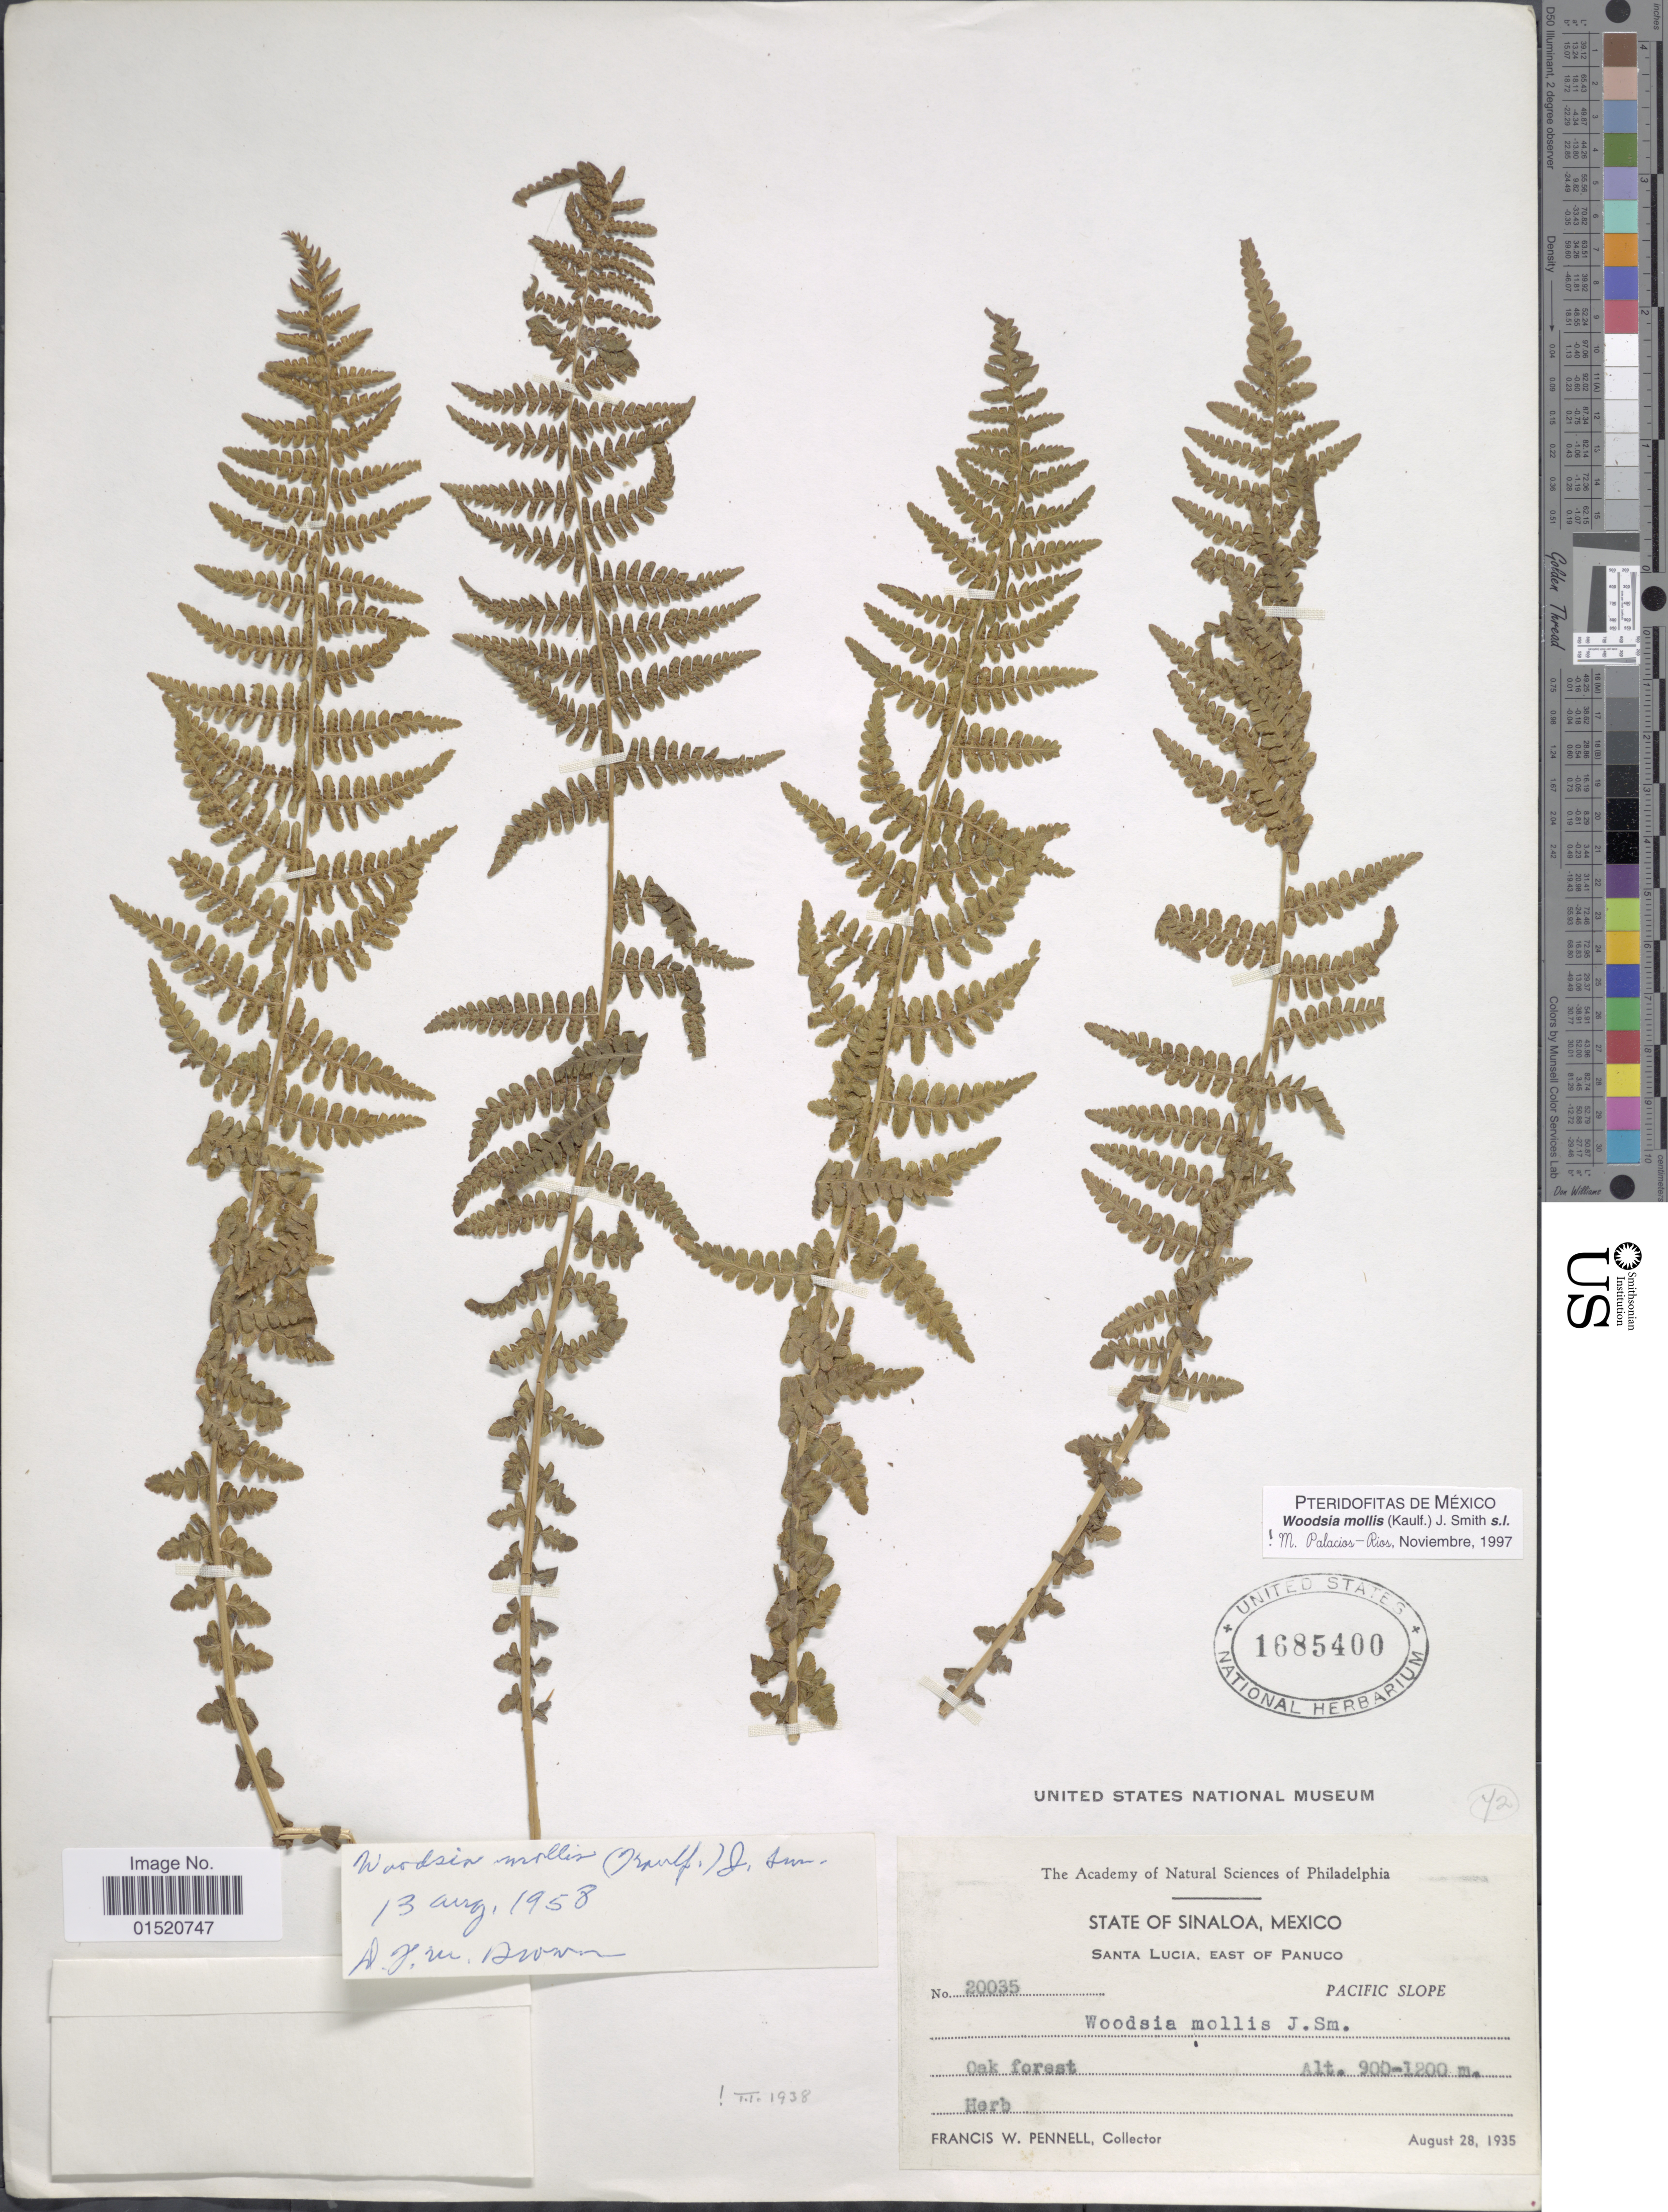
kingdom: Plantae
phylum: Tracheophyta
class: Polypodiopsida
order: Polypodiales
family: Woodsiaceae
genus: Woodsia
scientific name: Woodsia mollis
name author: (Kaulf.) J. Sm.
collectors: F. W. Pennell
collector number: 20035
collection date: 1935-08-28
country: Mexico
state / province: Sinaloa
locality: Santa Lucia, East of Panuco, Pacific Slope, Oak forest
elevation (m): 900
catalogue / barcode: US 1685400